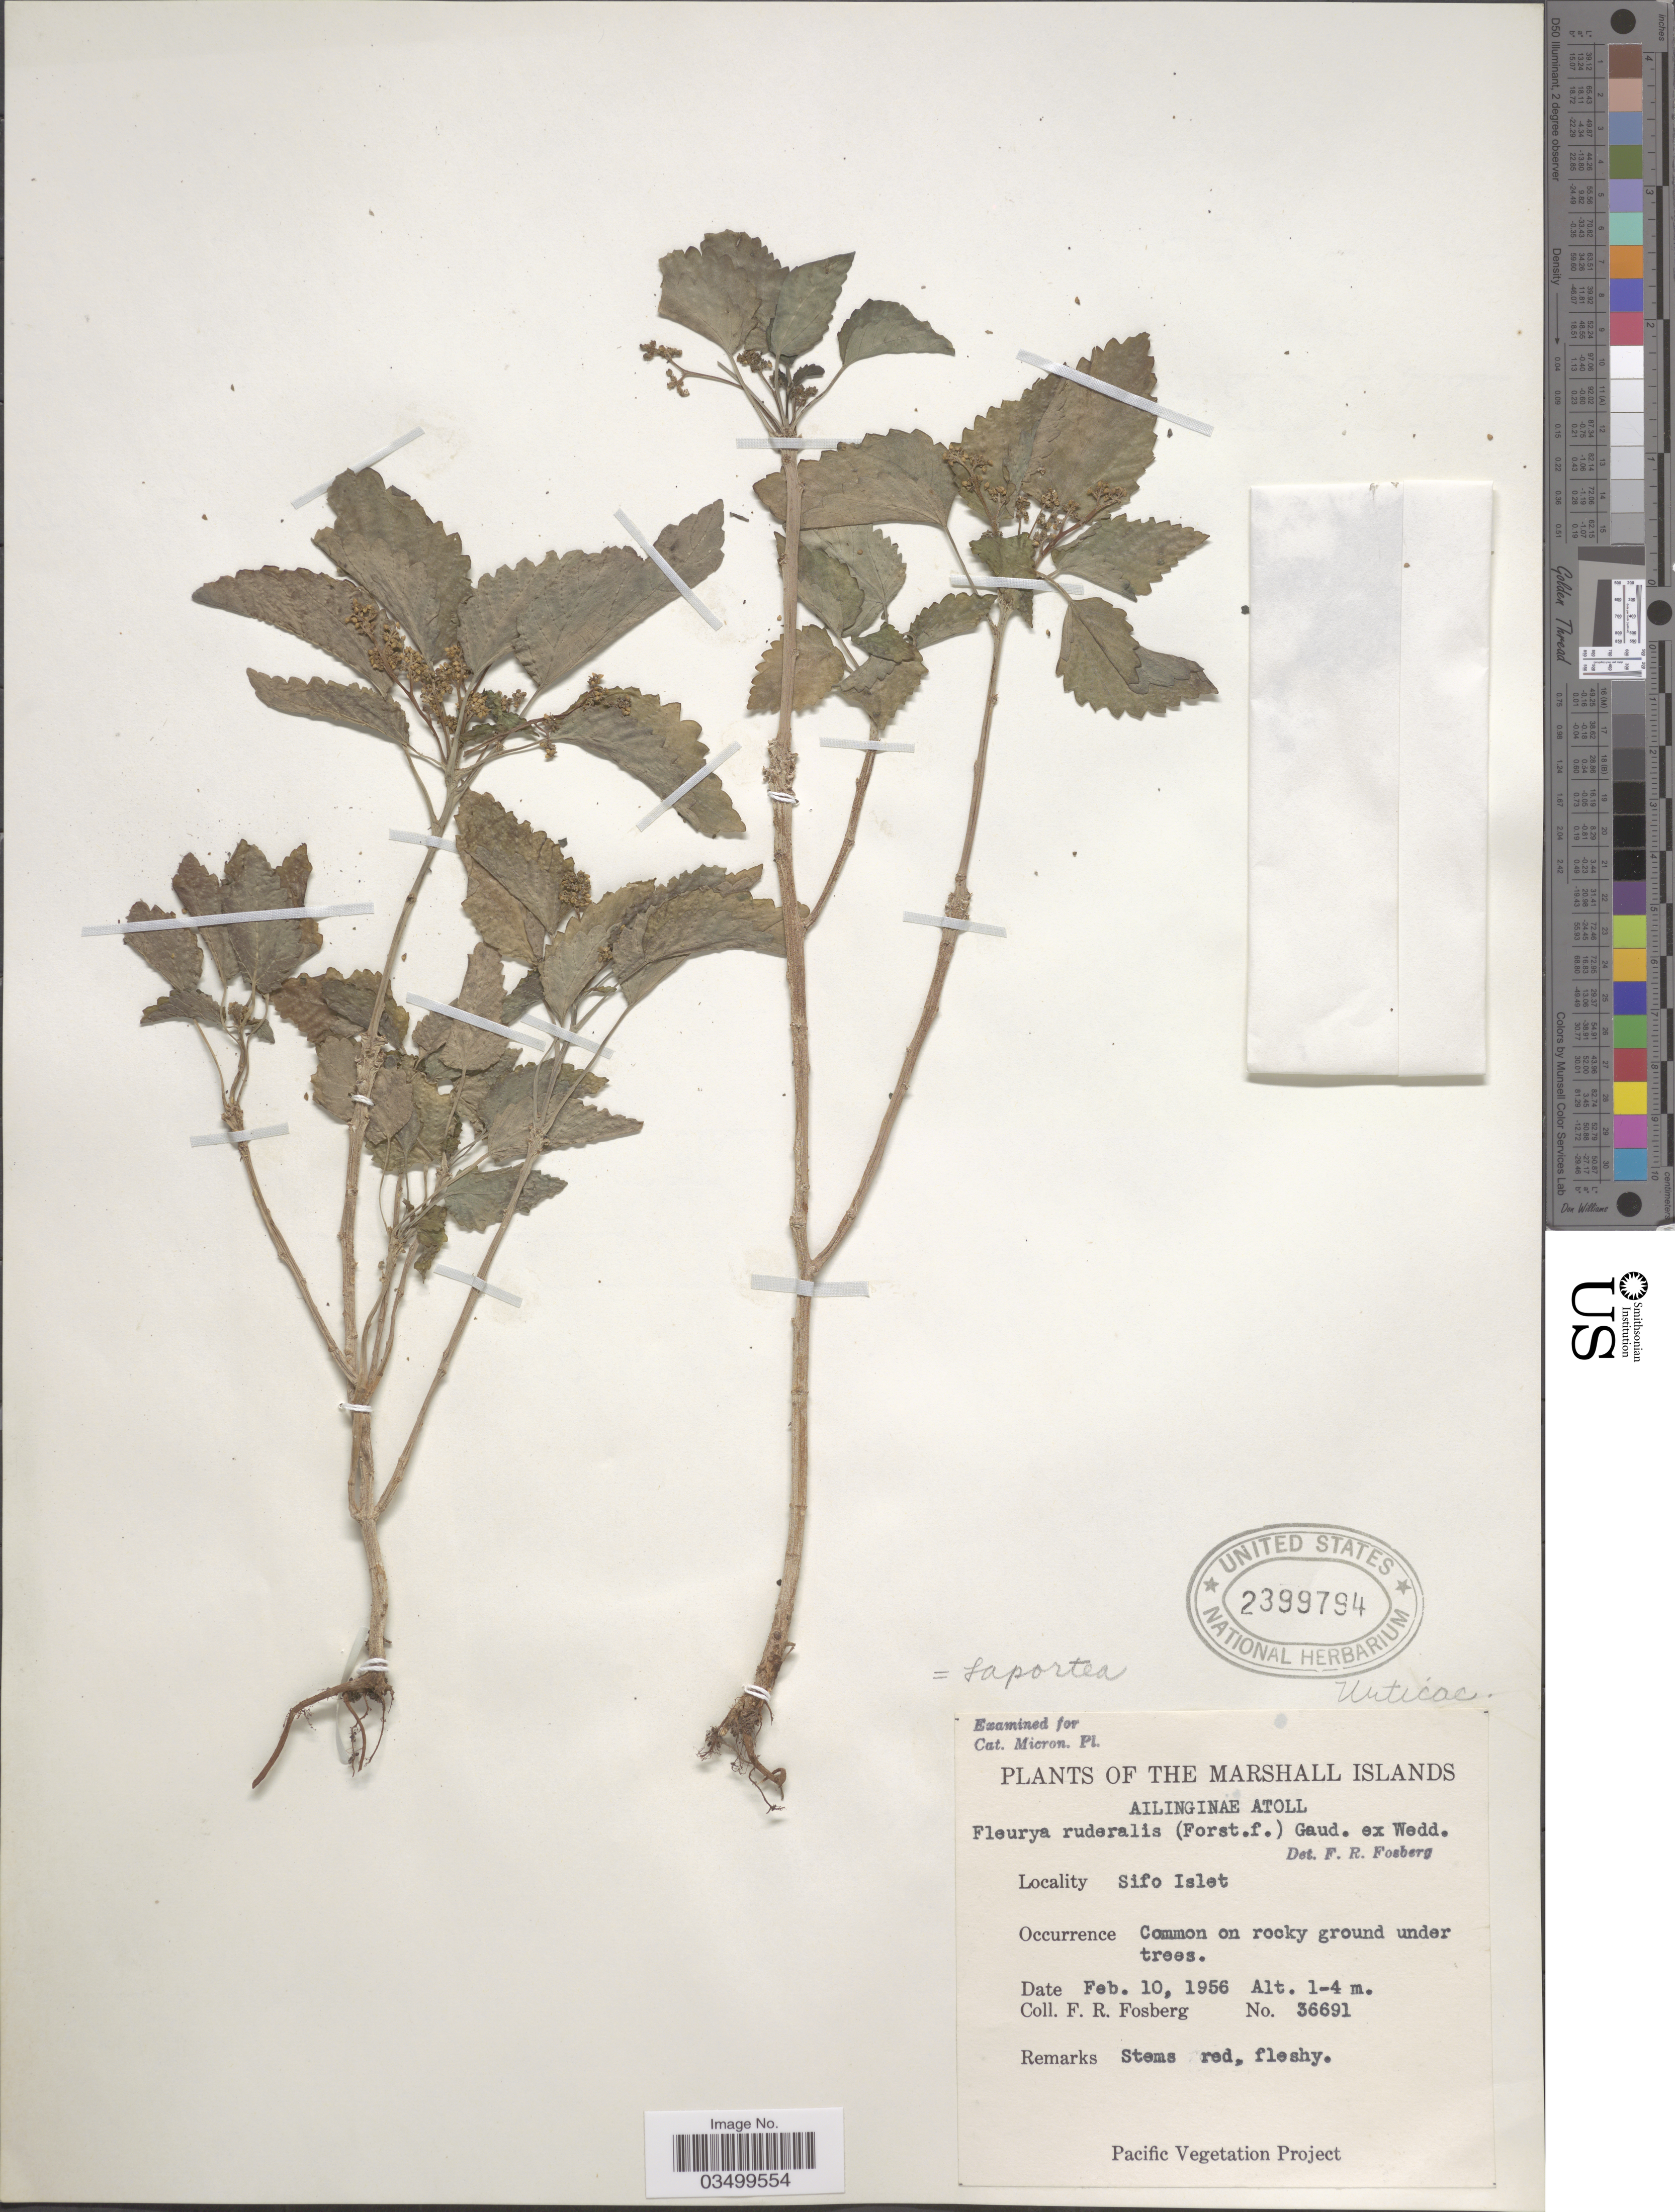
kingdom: Plantae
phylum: Tracheophyta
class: Magnoliopsida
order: Rosales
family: Urticaceae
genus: Laportea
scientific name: Laportea ruderalis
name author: (G. Forst.) Chew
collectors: F. R. Fosberg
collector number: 36691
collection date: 1956-02-10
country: Marshall Islands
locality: Ailinginae Atoll. Sifo Islet.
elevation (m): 1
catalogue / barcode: US 2399794